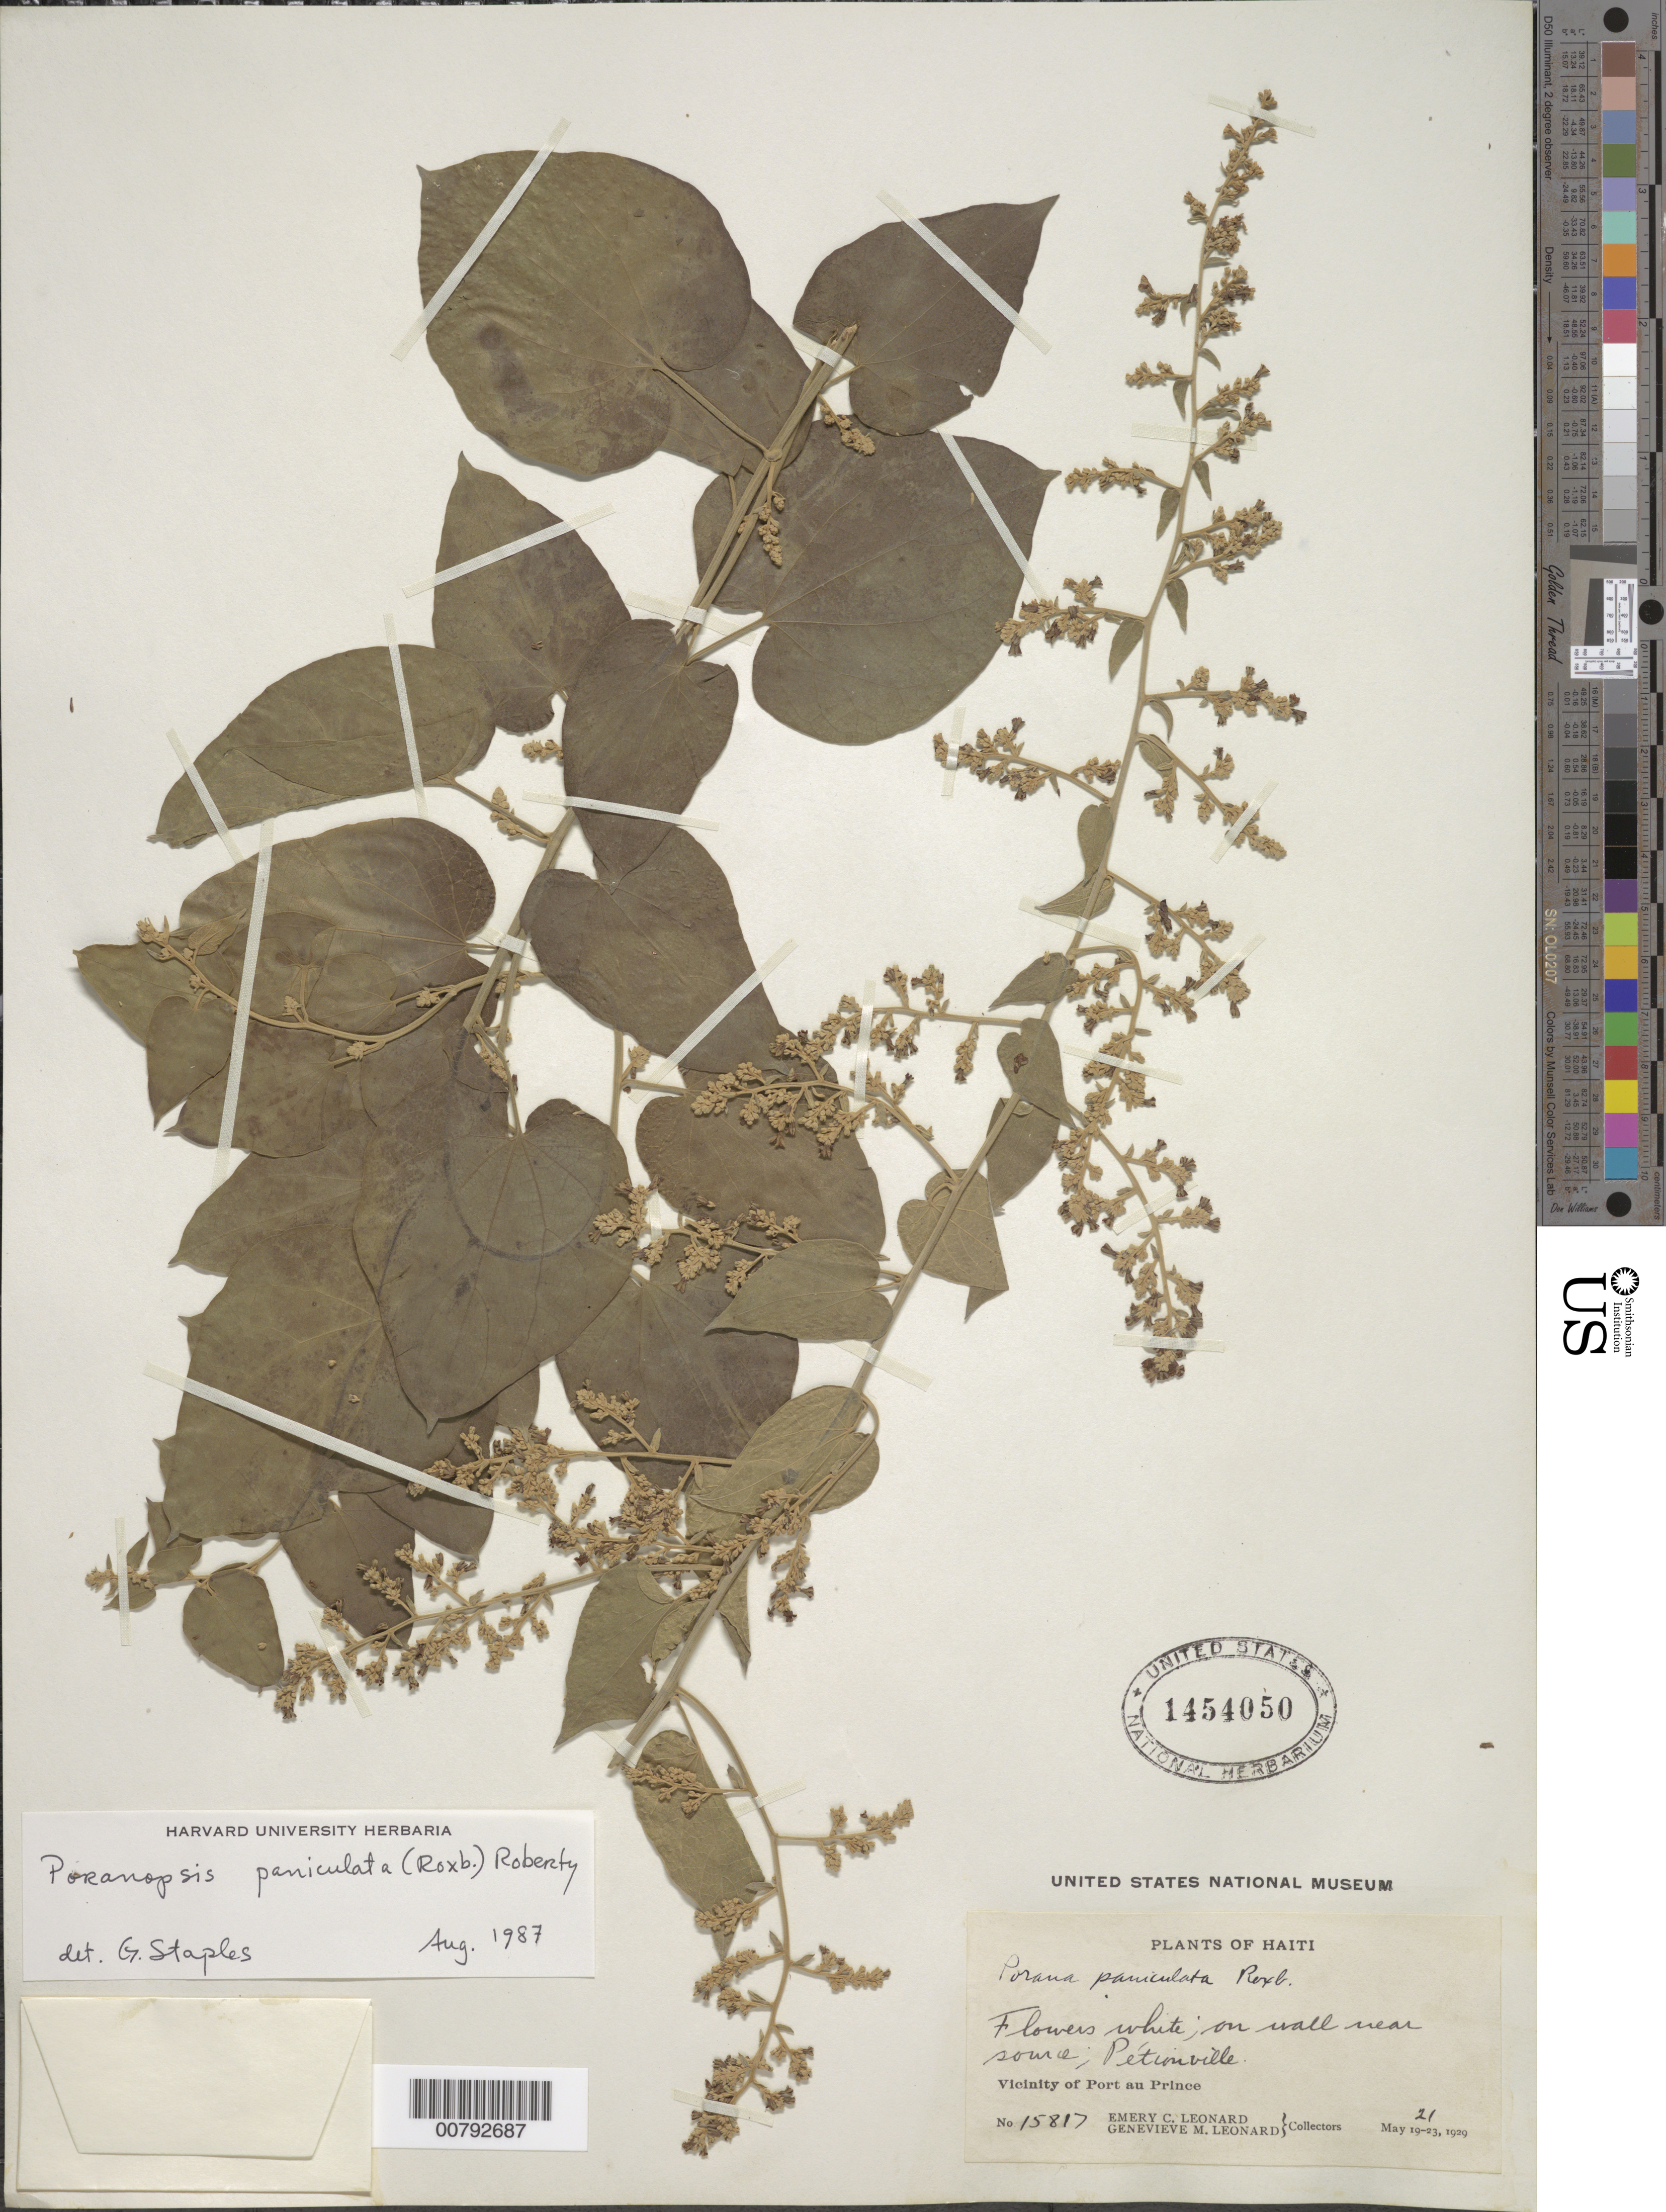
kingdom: Plantae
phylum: Tracheophyta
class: Magnoliopsida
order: Solanales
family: Convolvulaceae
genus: Poranopsis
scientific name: Poranopsis paniculata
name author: (Roxb.) Roberty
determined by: Staples, G. W.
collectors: E. C. Leonard & G. M. Leonard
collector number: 15817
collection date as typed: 21 May 1929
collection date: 1929-05-21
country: Haiti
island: Hispaniola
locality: Vicinity of Port au Prince, Pétionville.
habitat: On wall near source.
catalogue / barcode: US 1454050